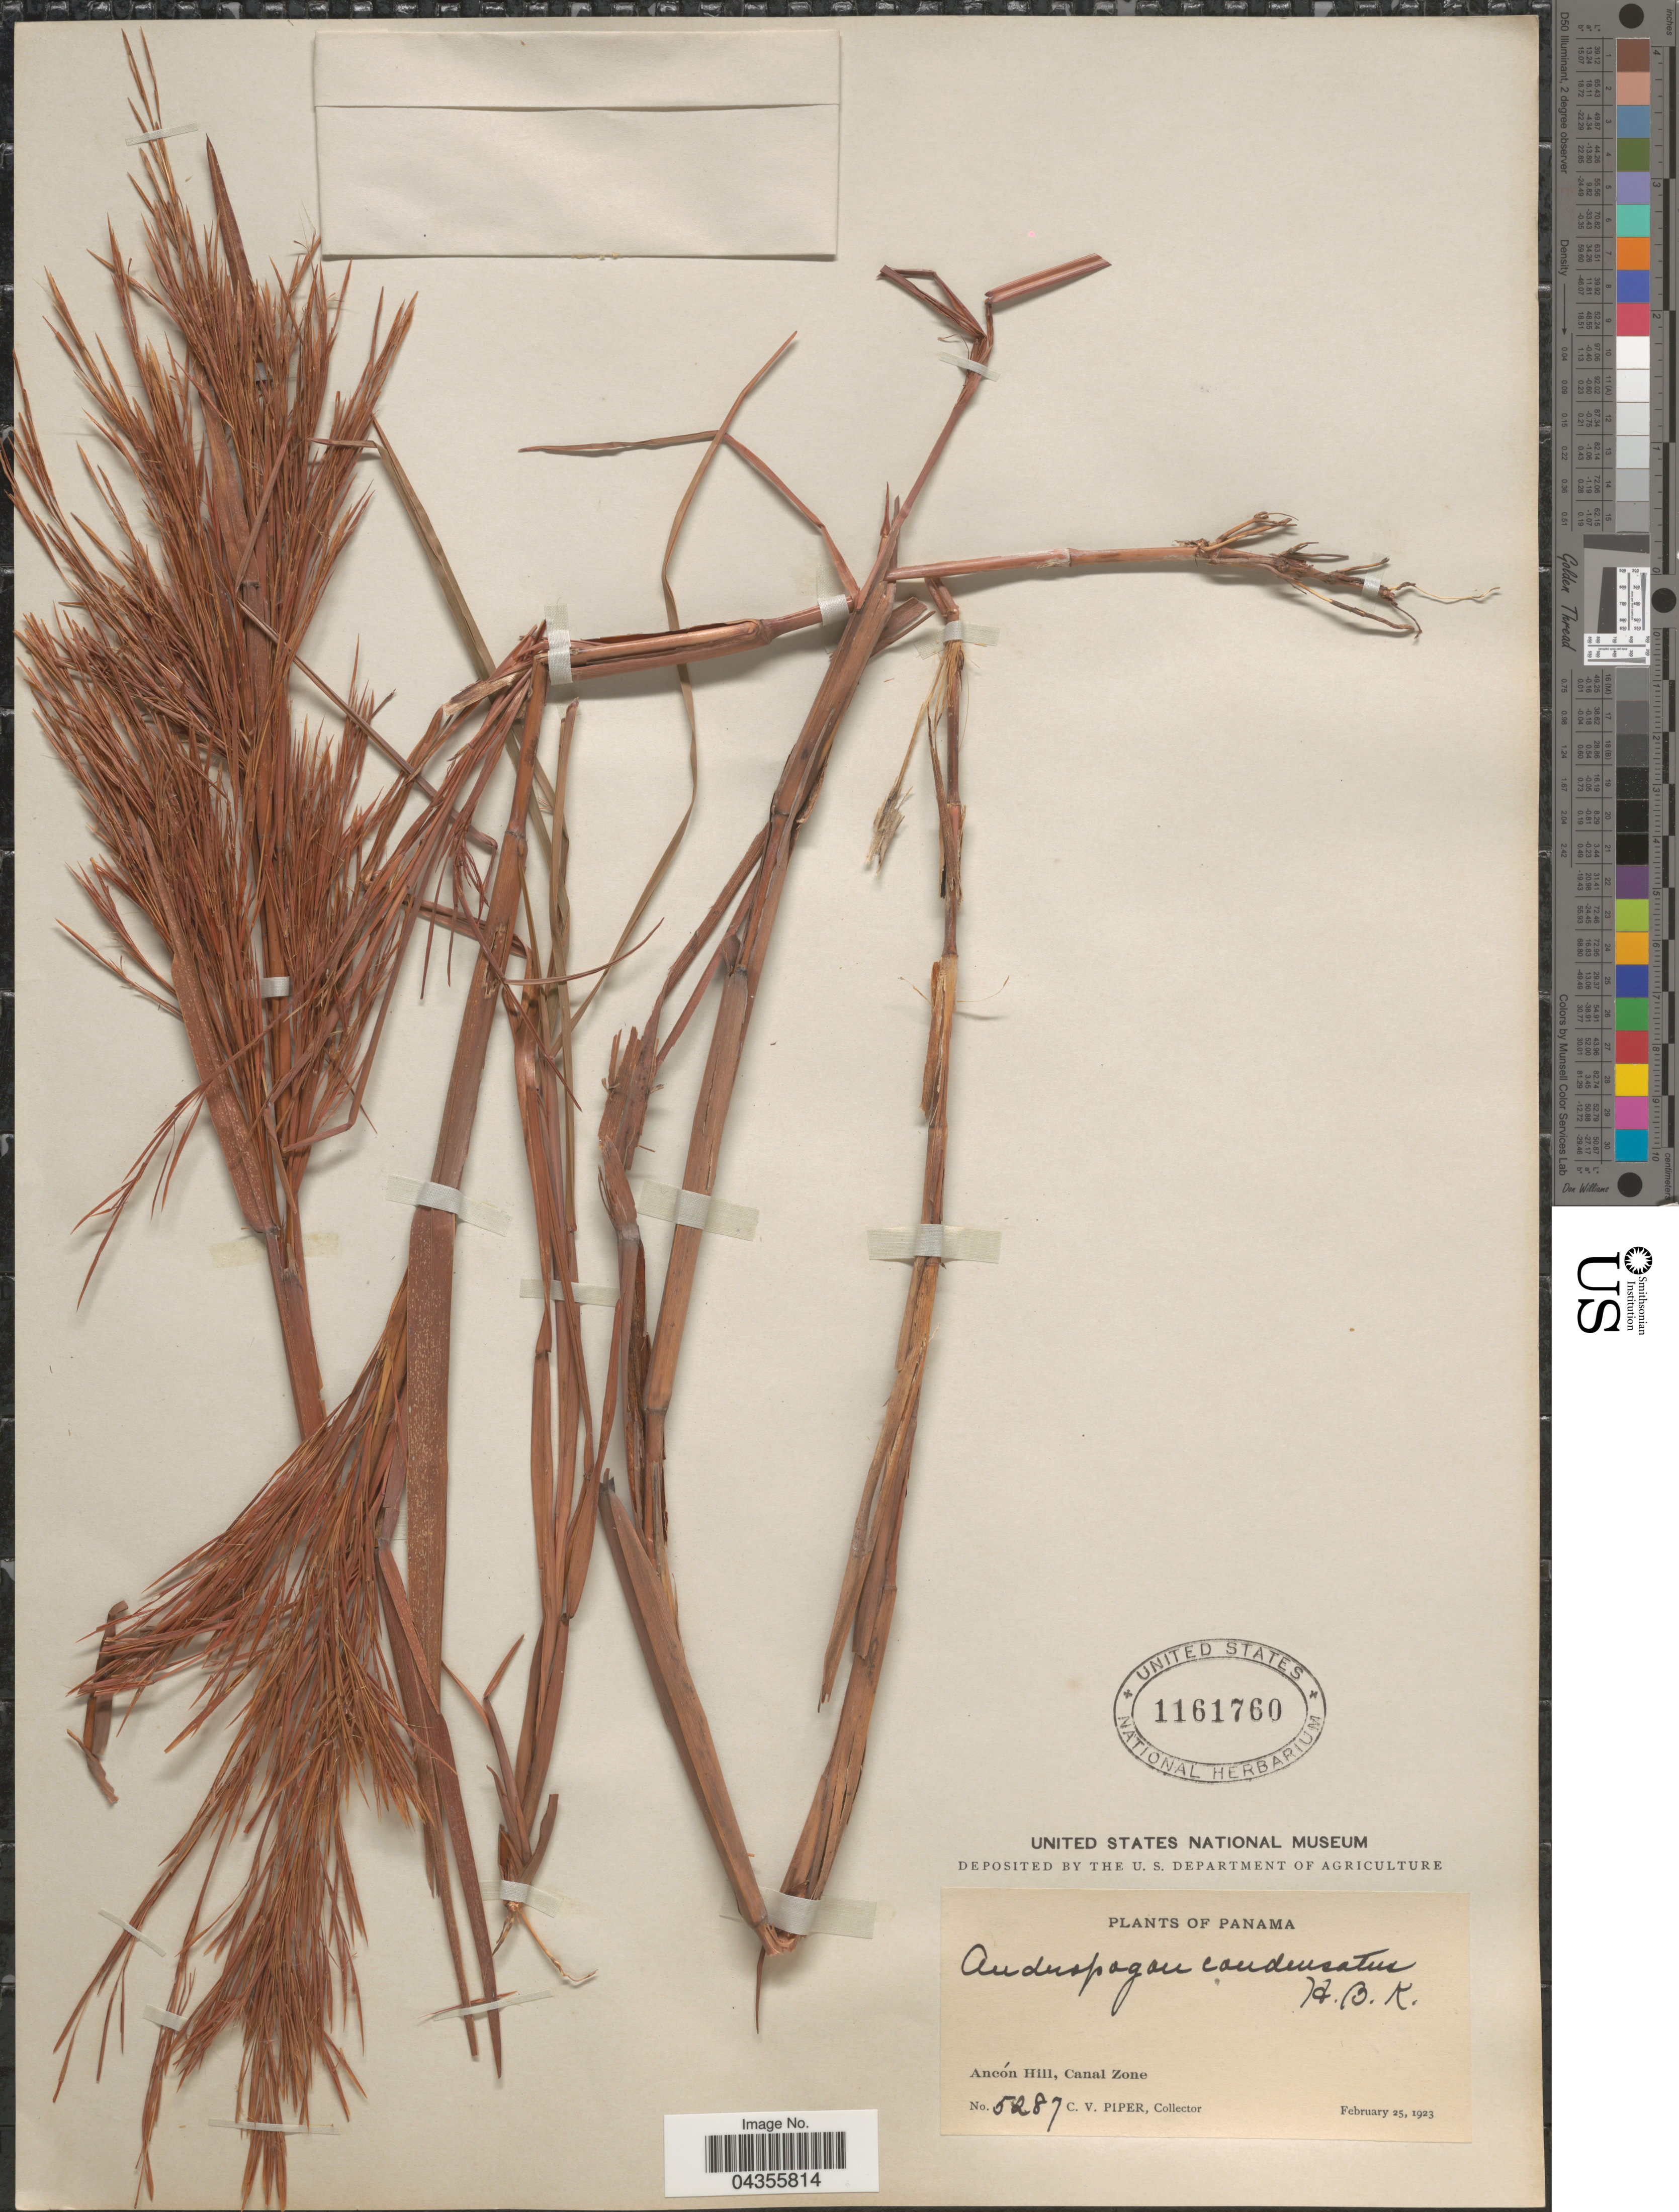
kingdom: Plantae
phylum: Tracheophyta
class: Liliopsida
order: Poales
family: Poaceae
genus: Schizachyrium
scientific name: Schizachyrium condensatum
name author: (Kunth) Nees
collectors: C. V. Piper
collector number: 5287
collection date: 1923-02-25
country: Panama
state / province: Colón / Panamá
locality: Ancón Hill, Canal Zone.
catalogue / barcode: US 1161760